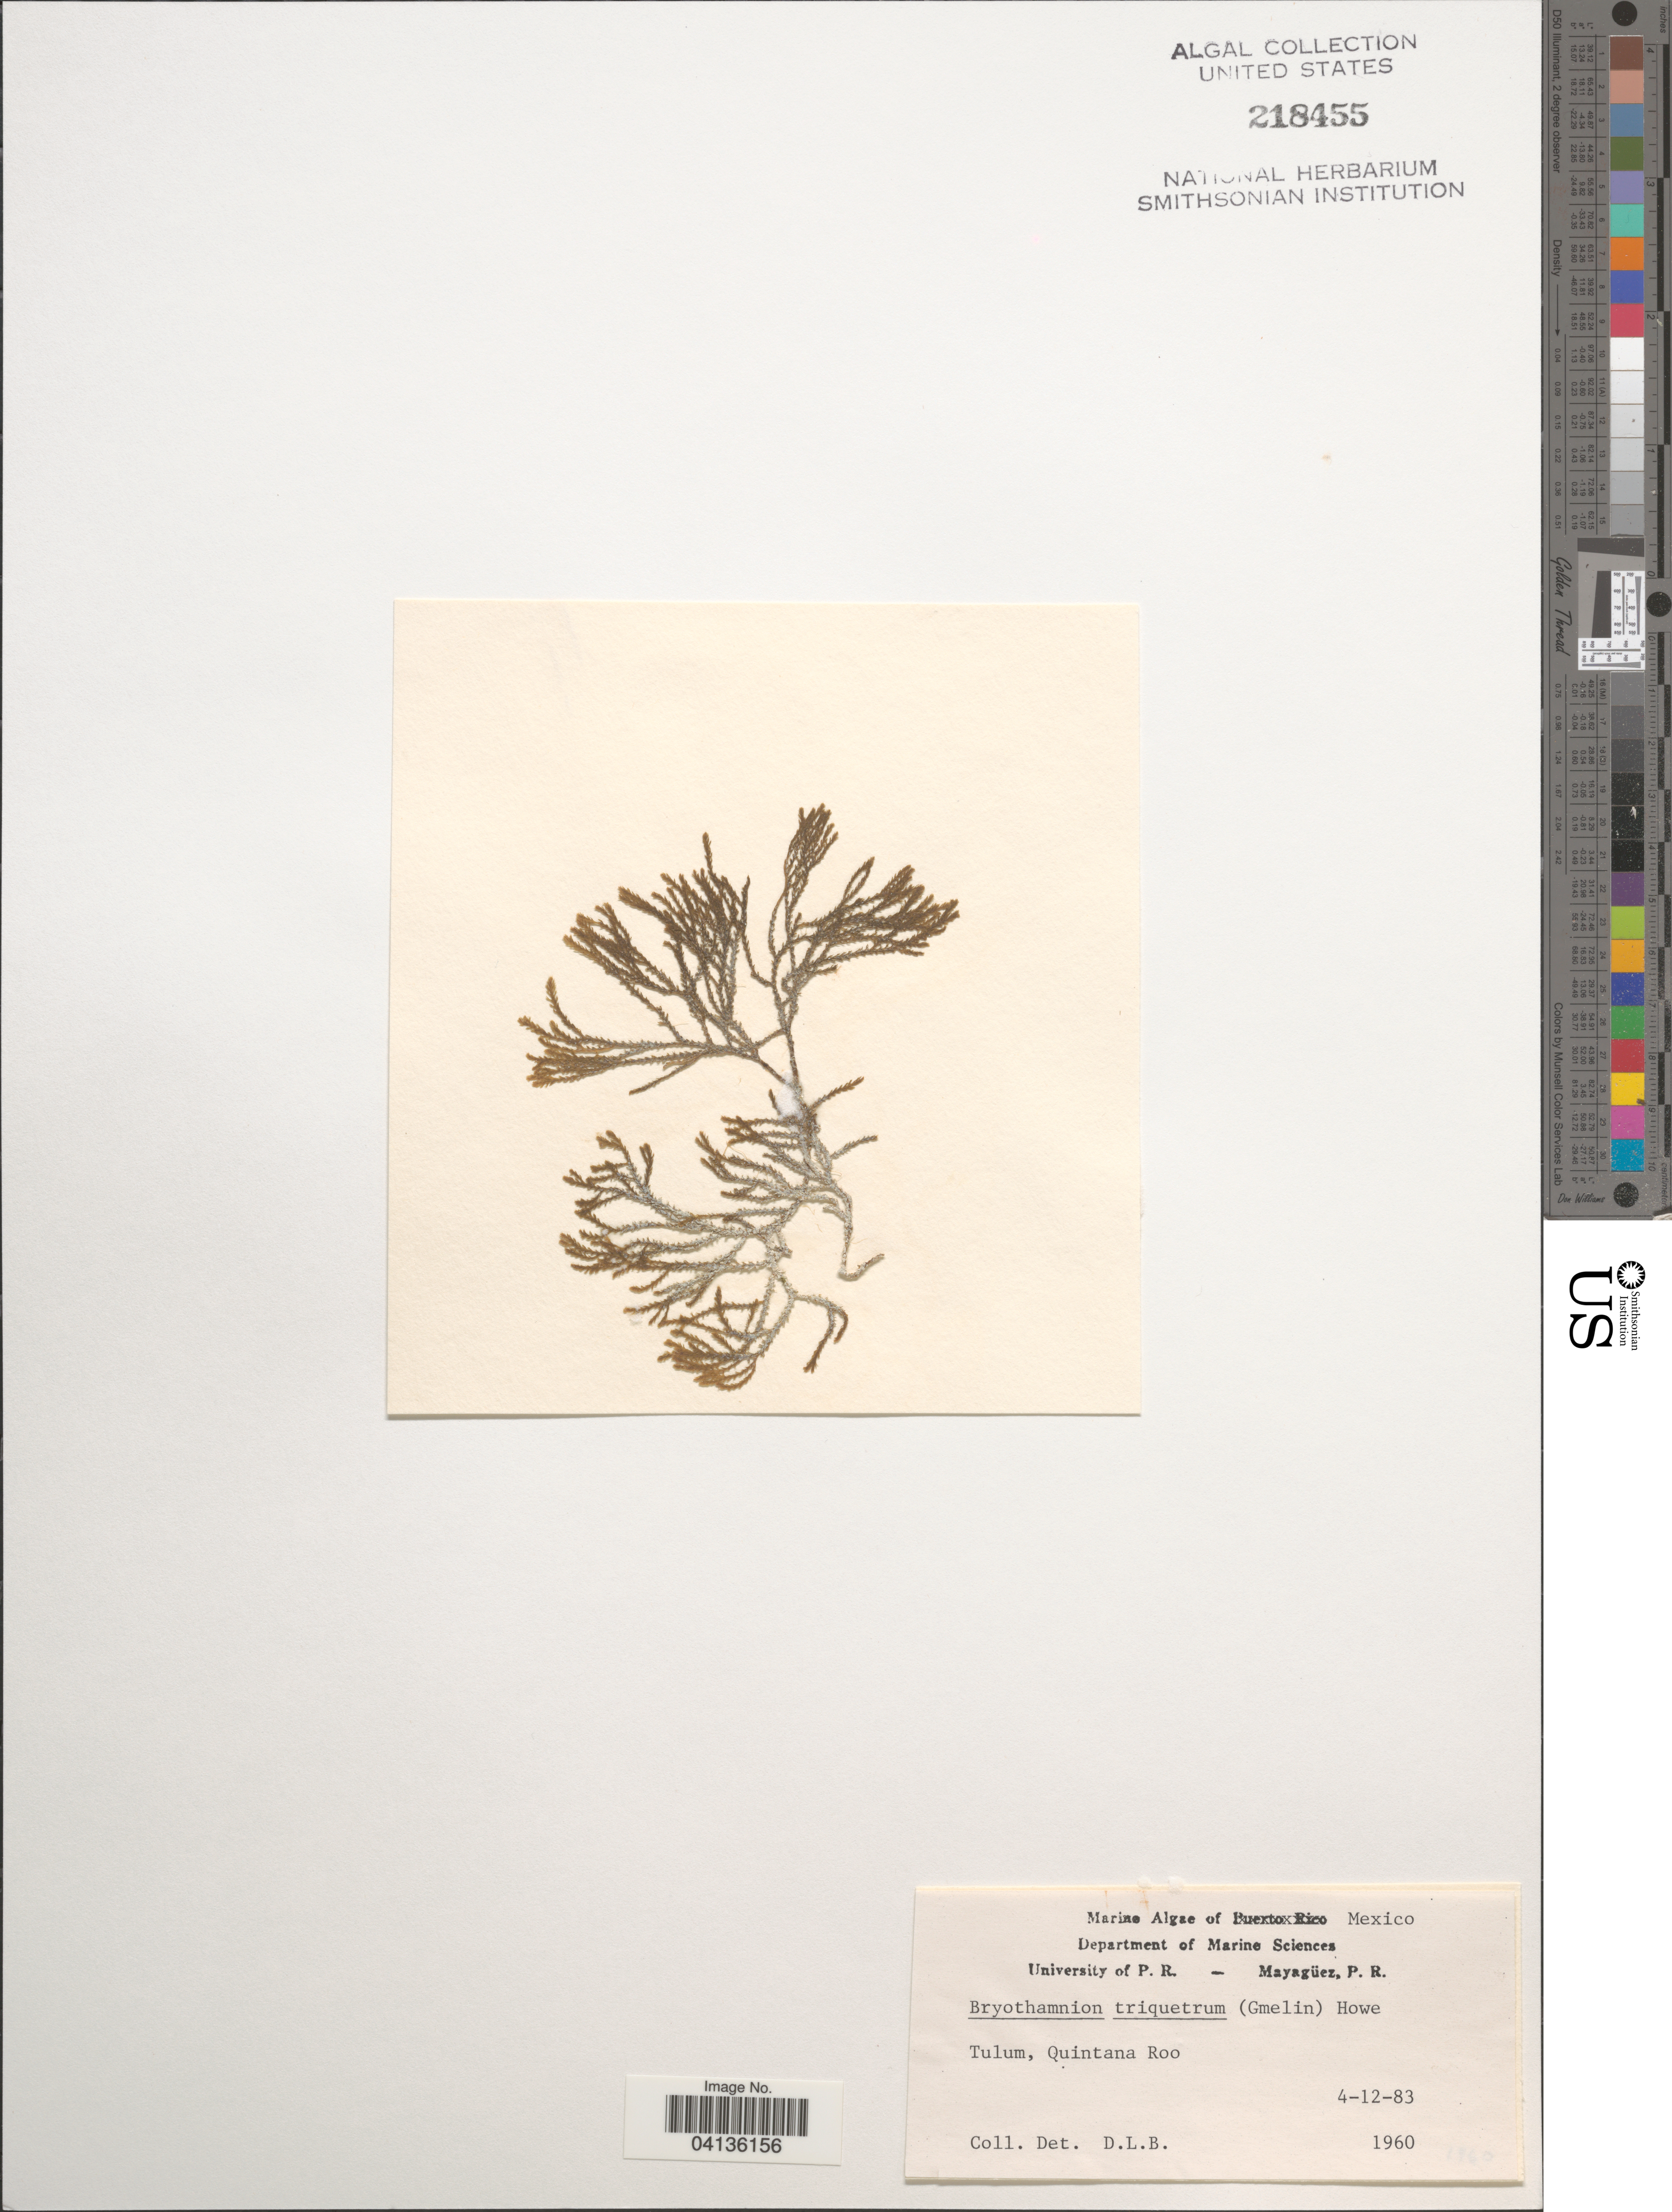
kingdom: Plantae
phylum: Rhodophyta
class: Florideophyceae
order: Ceramiales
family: Rhodomelaceae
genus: Alsidium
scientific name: Alsidium sp.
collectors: D. L. B.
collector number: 1960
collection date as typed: Transcribed d/m/y: 4/12/83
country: Mexico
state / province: Quintana Roo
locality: Tulum.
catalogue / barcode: US 218455